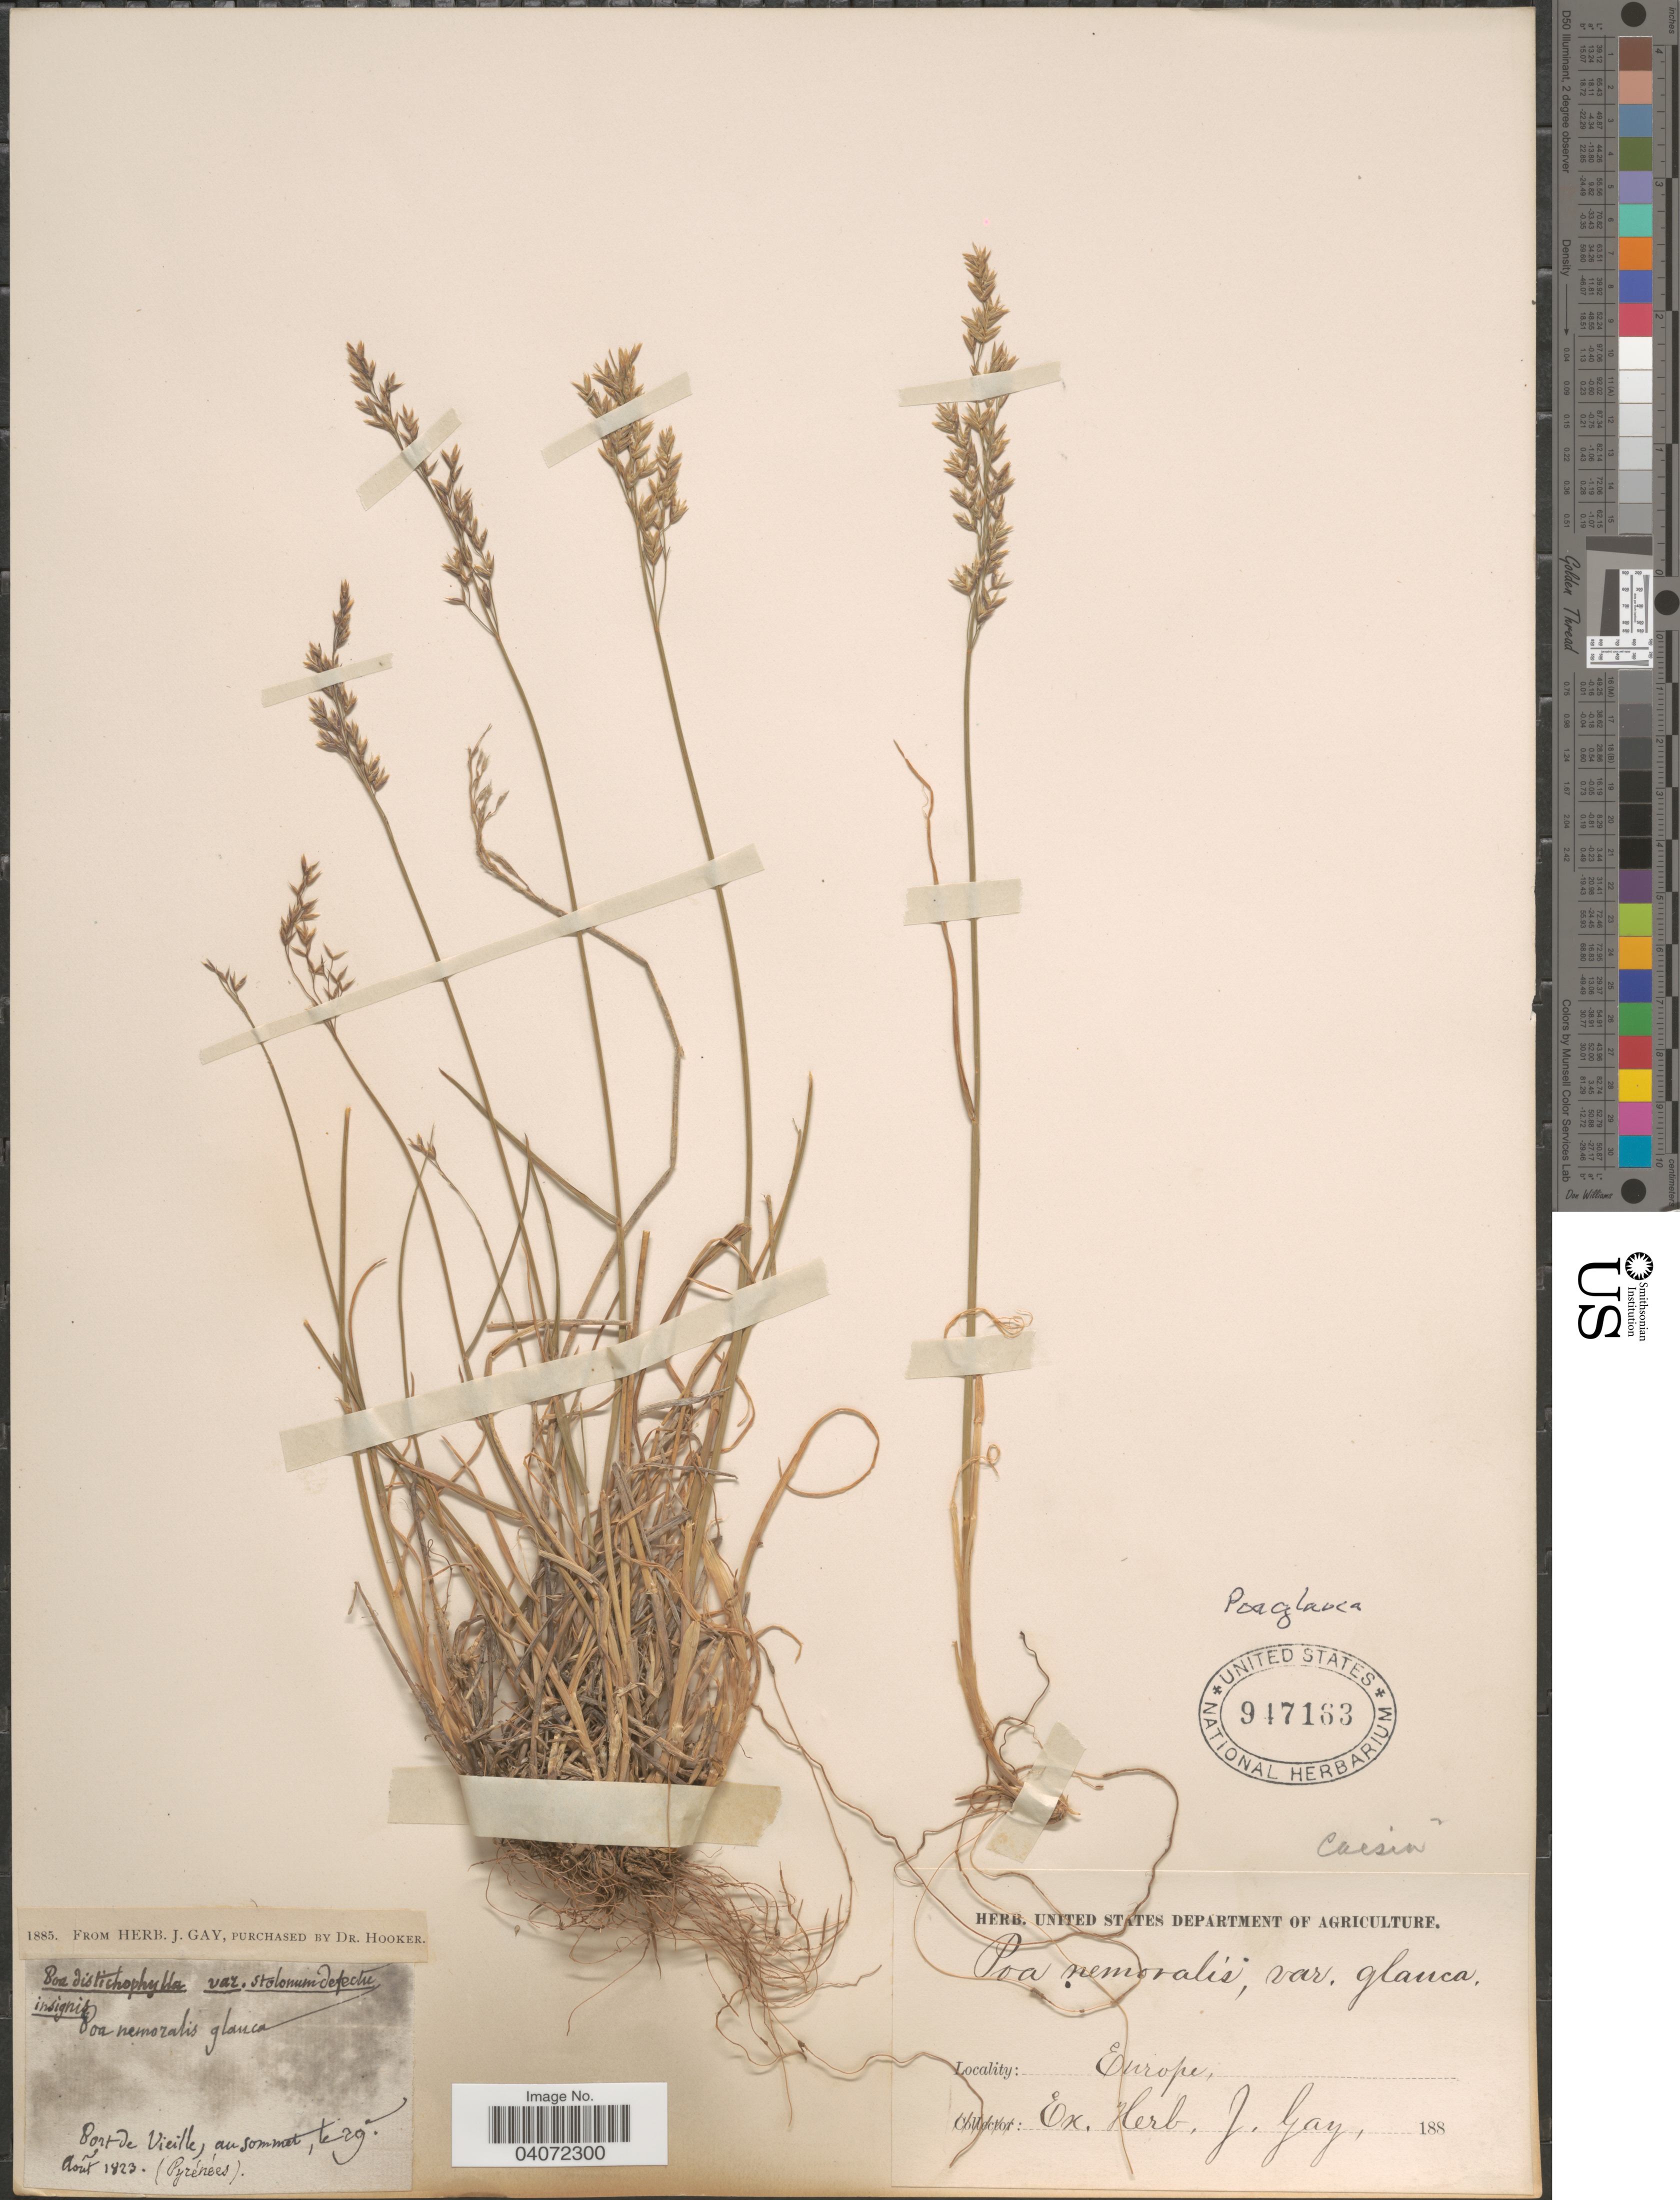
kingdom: Plantae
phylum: Tracheophyta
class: Liliopsida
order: Poales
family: Poaceae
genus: Poa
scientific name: Poa glauca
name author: Vahl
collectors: ex herb. J. Gay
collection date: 1823-08-29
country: France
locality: Bort de Vielle, au sommet. (Pyrenees).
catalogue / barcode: US 947163